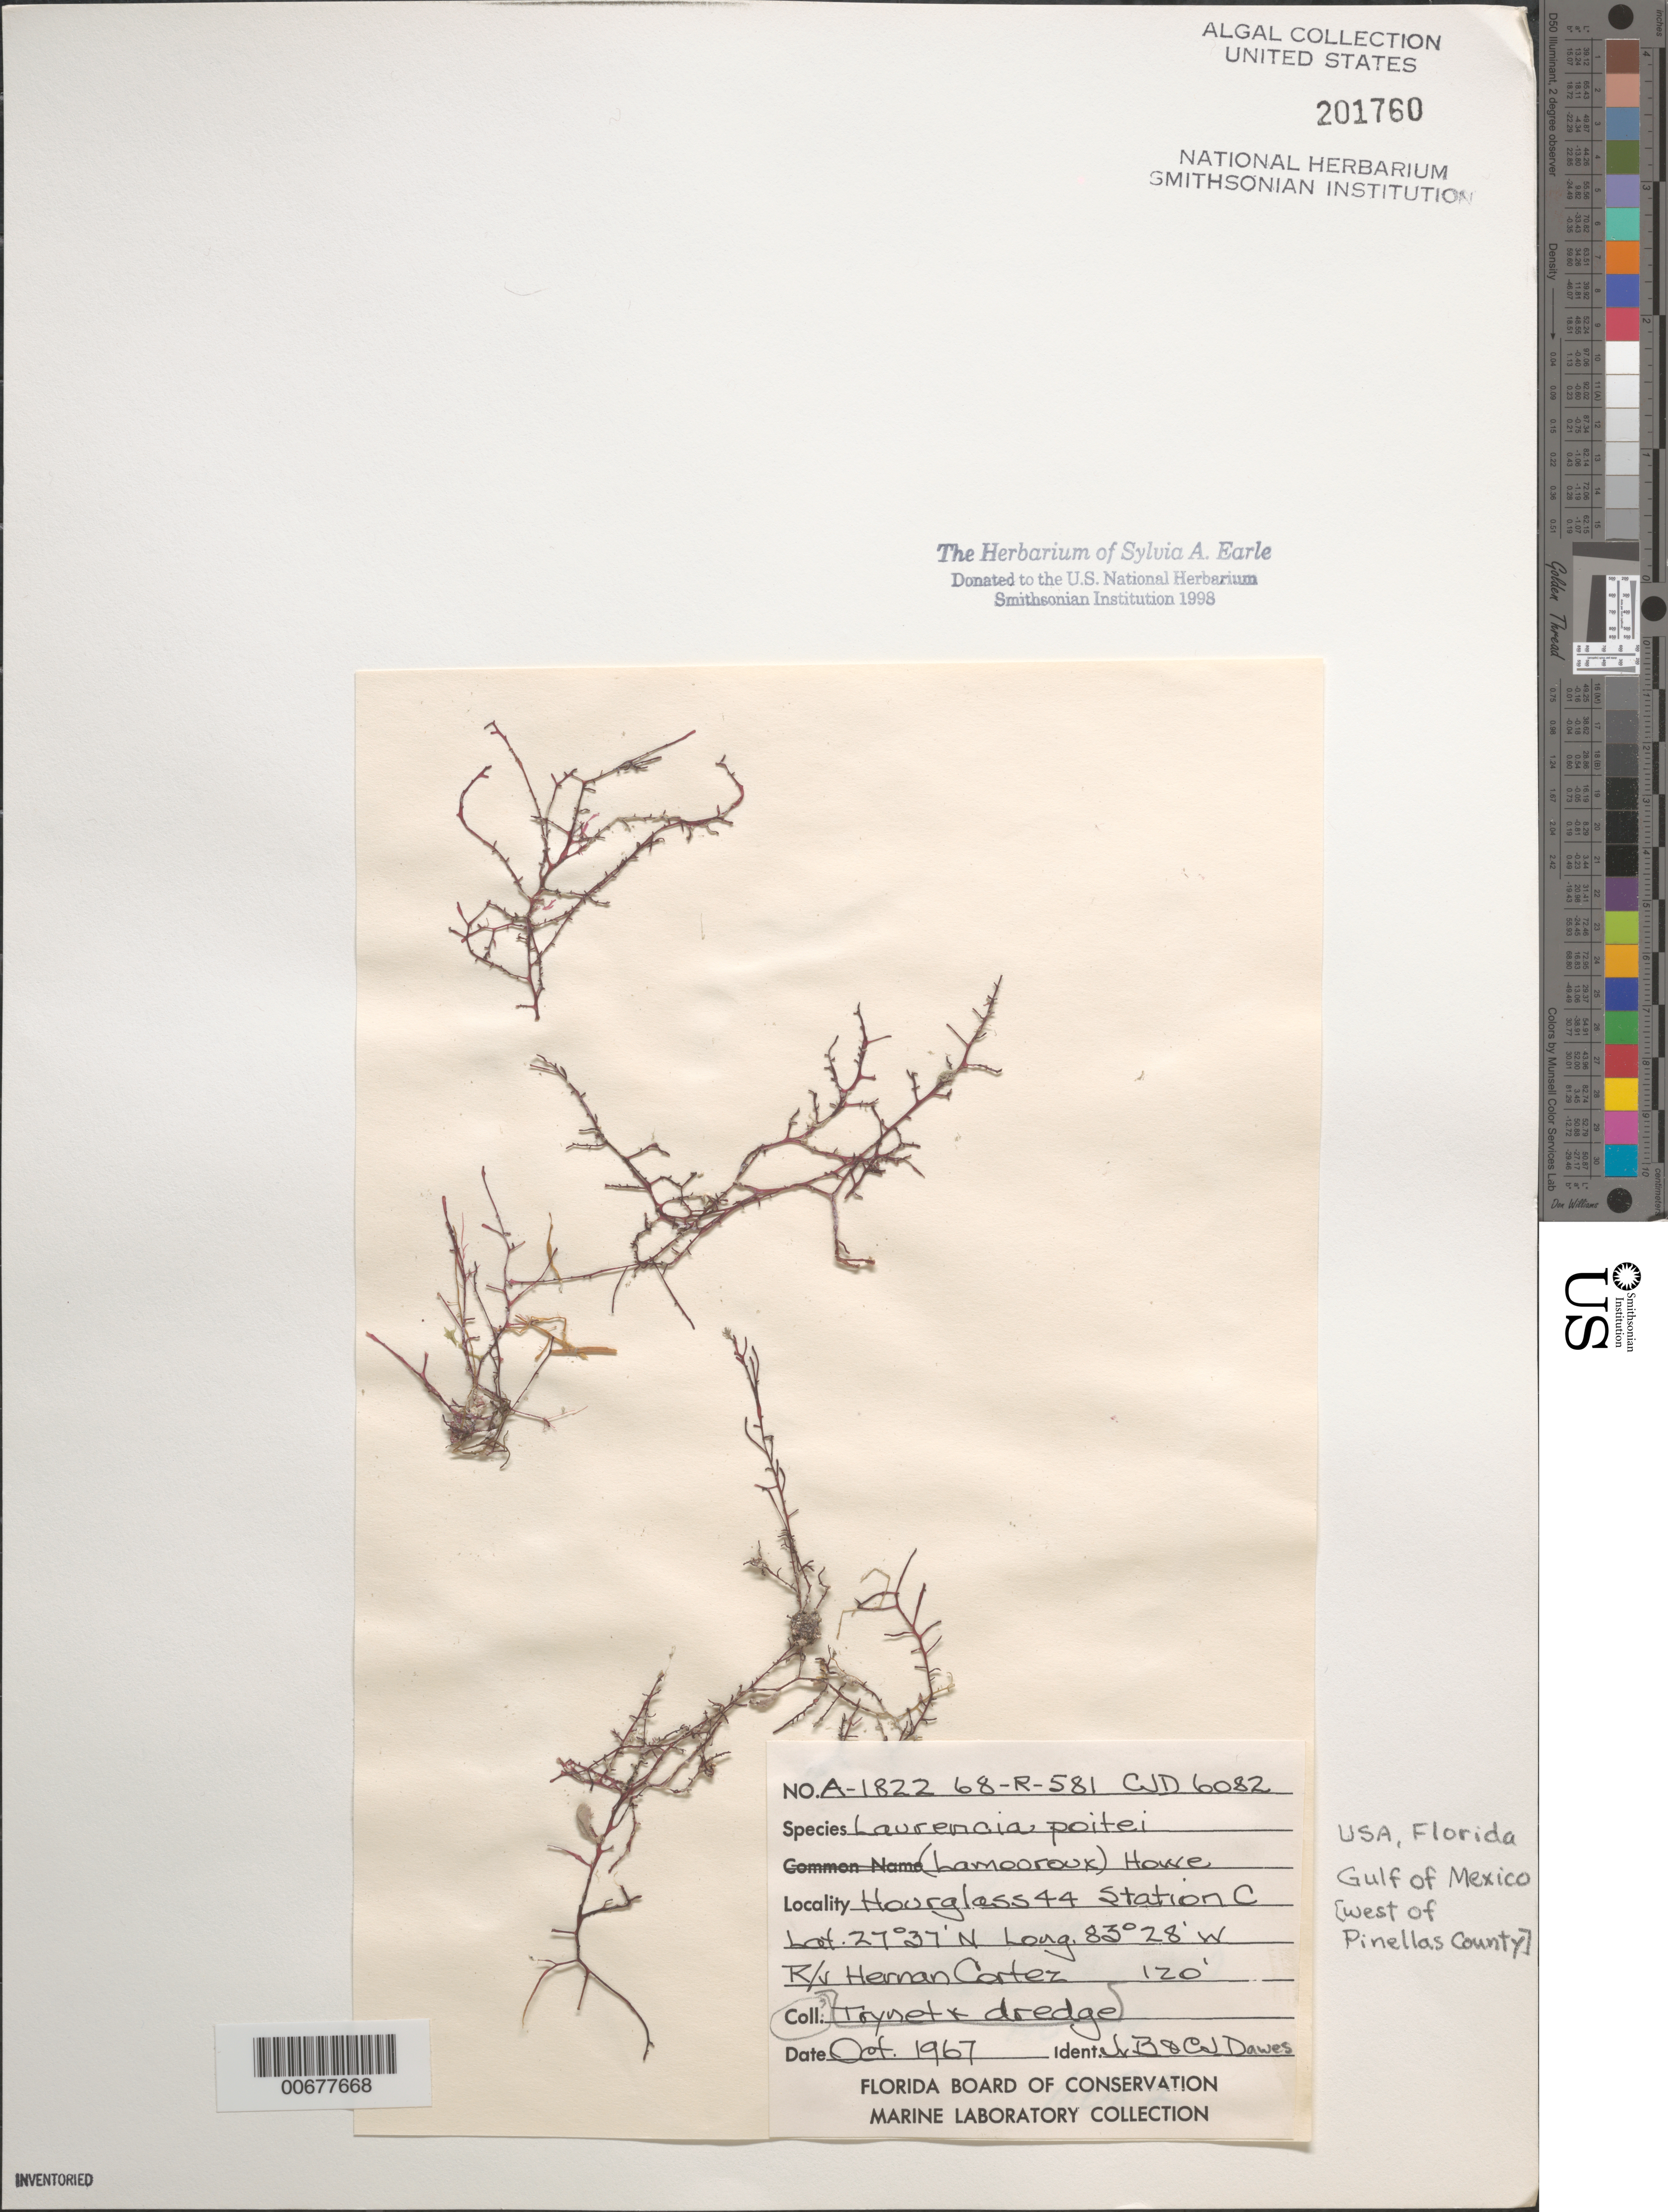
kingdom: Plantae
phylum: Rhodophyta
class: Florideophyceae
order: Ceramiales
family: Rhodomelaceae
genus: Yuzurua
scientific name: Yuzurua poiteaui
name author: (J.V.Lamouroux) Martin-Lescanne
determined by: Brooks, B. L., (BOT), Smithsonian Institution - National Museum of Natural History (UNITED STATES)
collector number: CJD 6082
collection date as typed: Oct 1967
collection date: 1967-10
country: United States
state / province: Florida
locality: Gulf of Mexico [west of Pinellas County]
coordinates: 27 37' N, 83 28' W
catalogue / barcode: US 201760